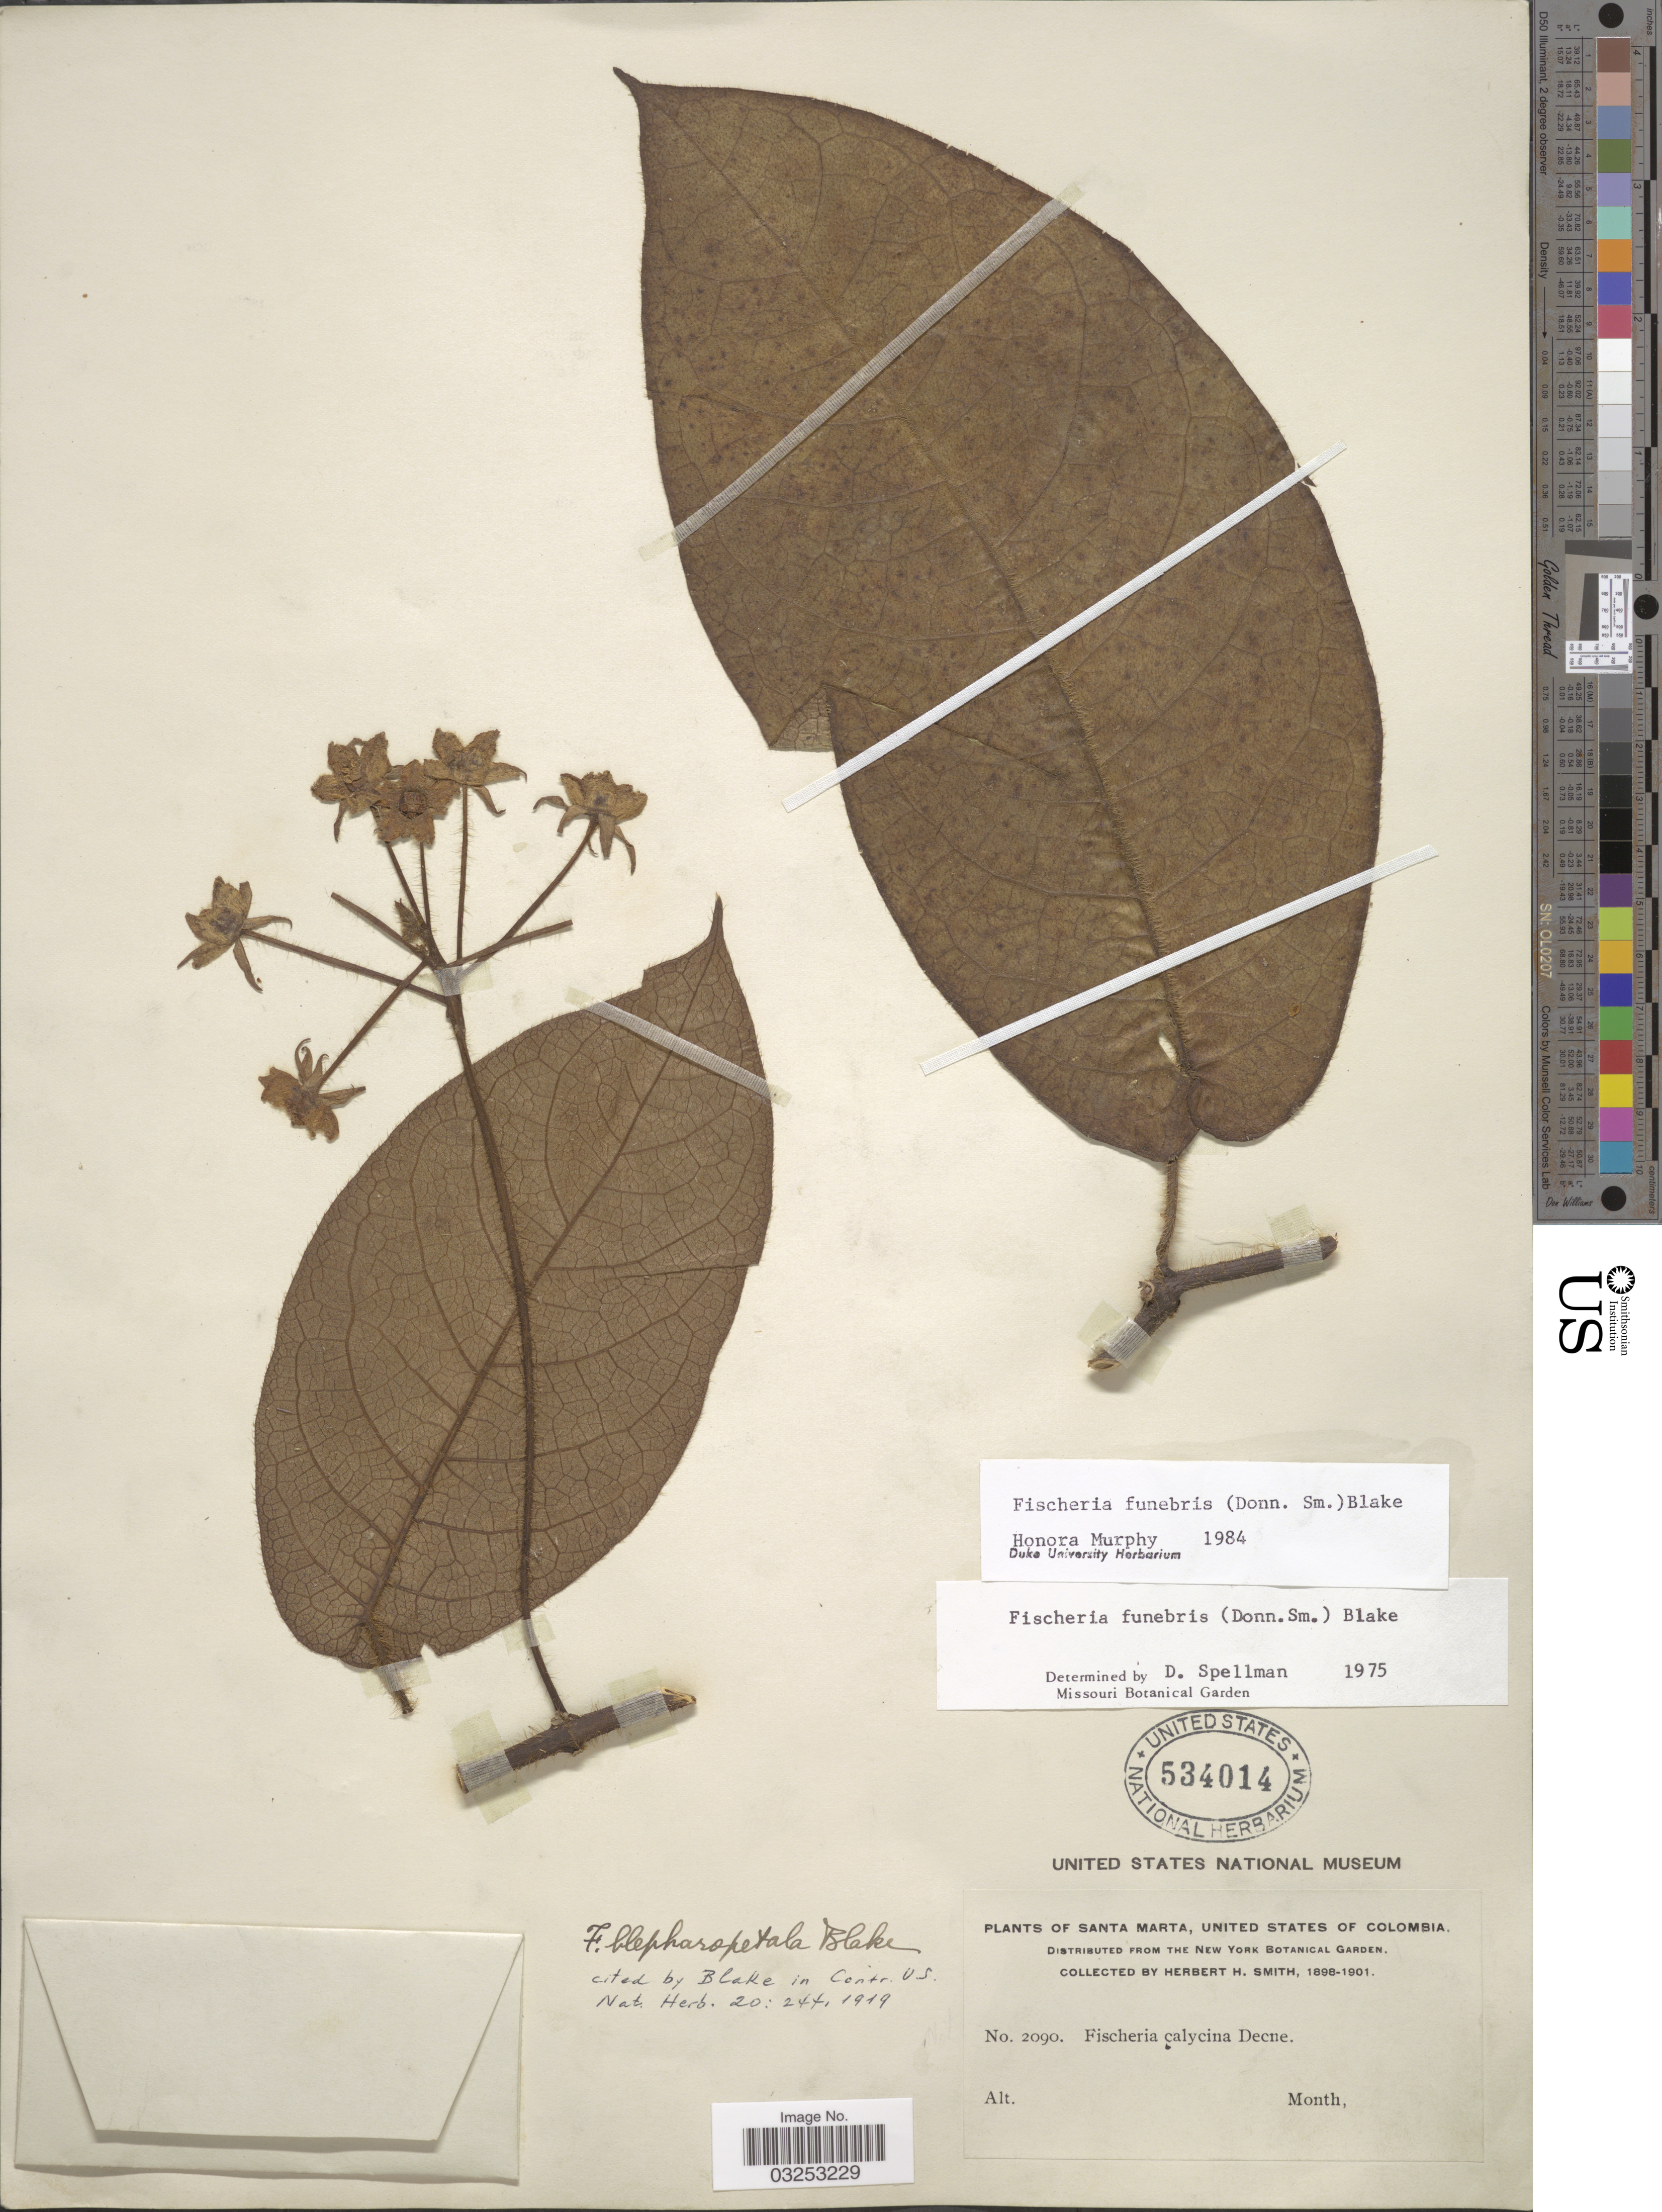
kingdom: Plantae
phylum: Tracheophyta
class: Magnoliopsida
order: Gentianales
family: Apocynaceae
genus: Fischeria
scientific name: Fischeria funebris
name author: (Donn. Sm.) S.F. Blake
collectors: Herbert H. Smith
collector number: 2090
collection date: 1898/1901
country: Colombia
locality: Santa Marta.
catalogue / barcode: US 534014